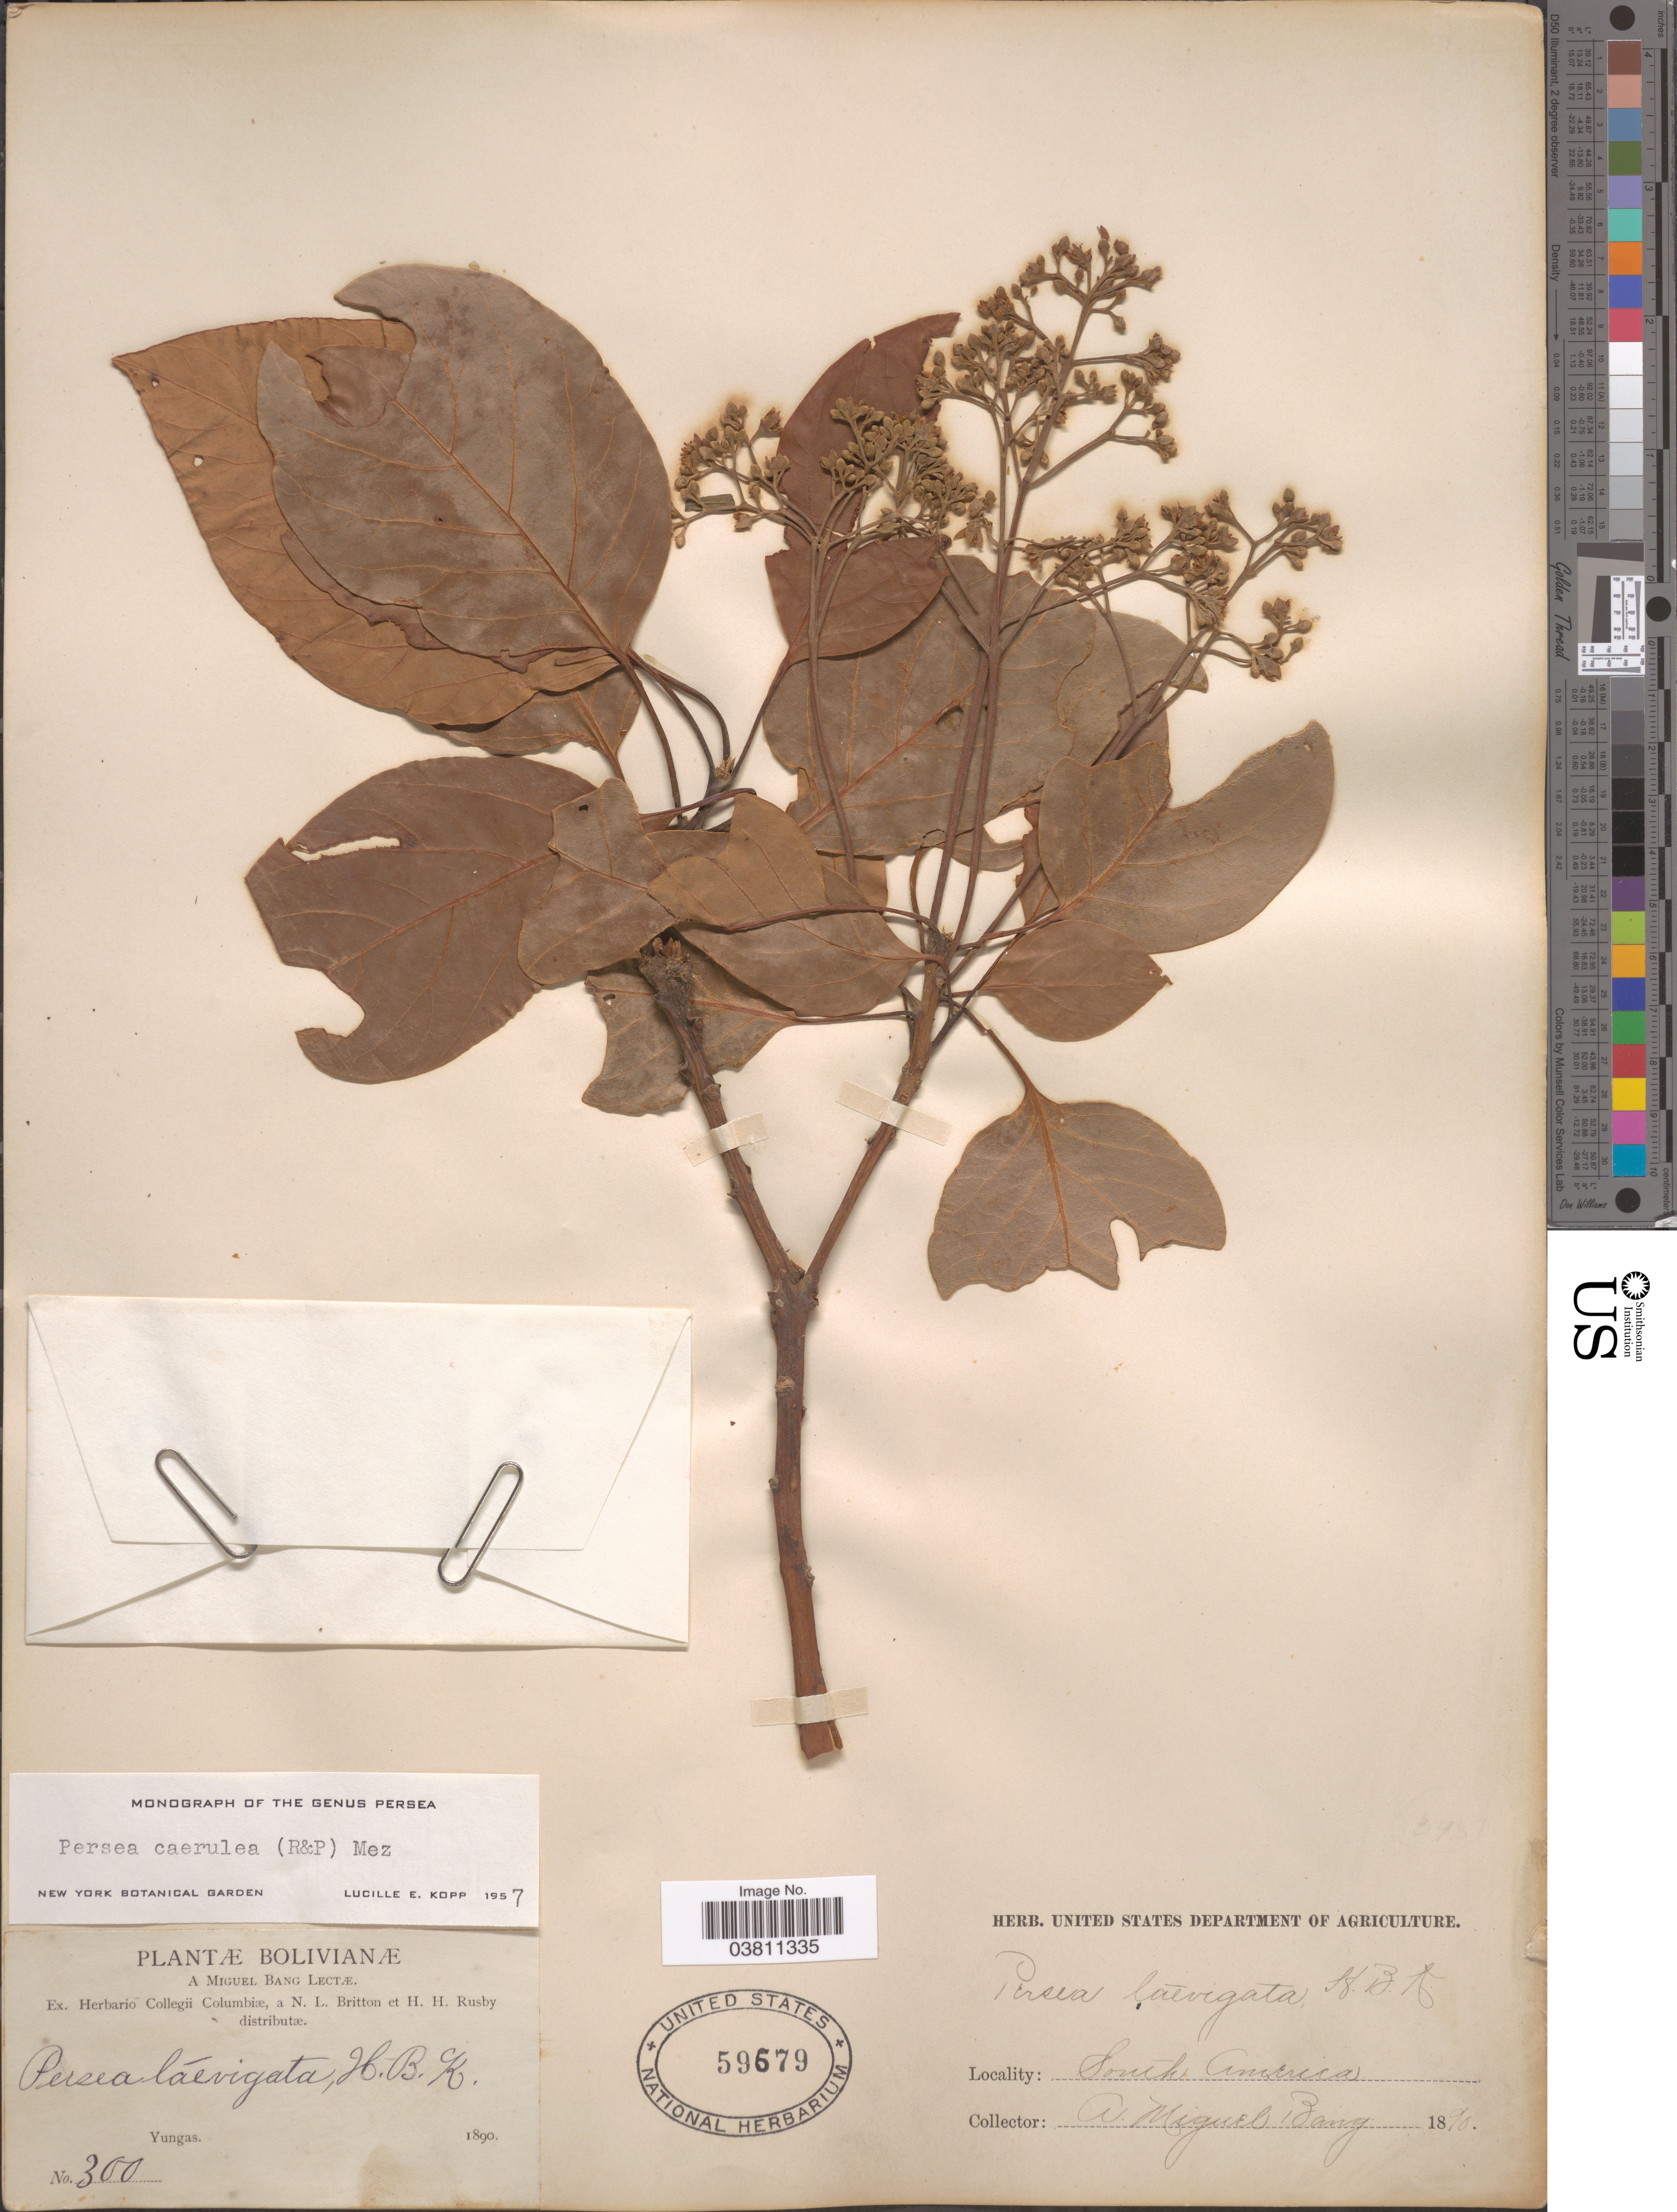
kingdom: Plantae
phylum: Tracheophyta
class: Magnoliopsida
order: Laurales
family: Lauraceae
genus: Persea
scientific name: Persea caerulea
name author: (Ruiz & Pav.) Mez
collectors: M. Bang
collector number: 300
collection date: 1890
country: Bolivia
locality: South America. Yungas.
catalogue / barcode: US 59679